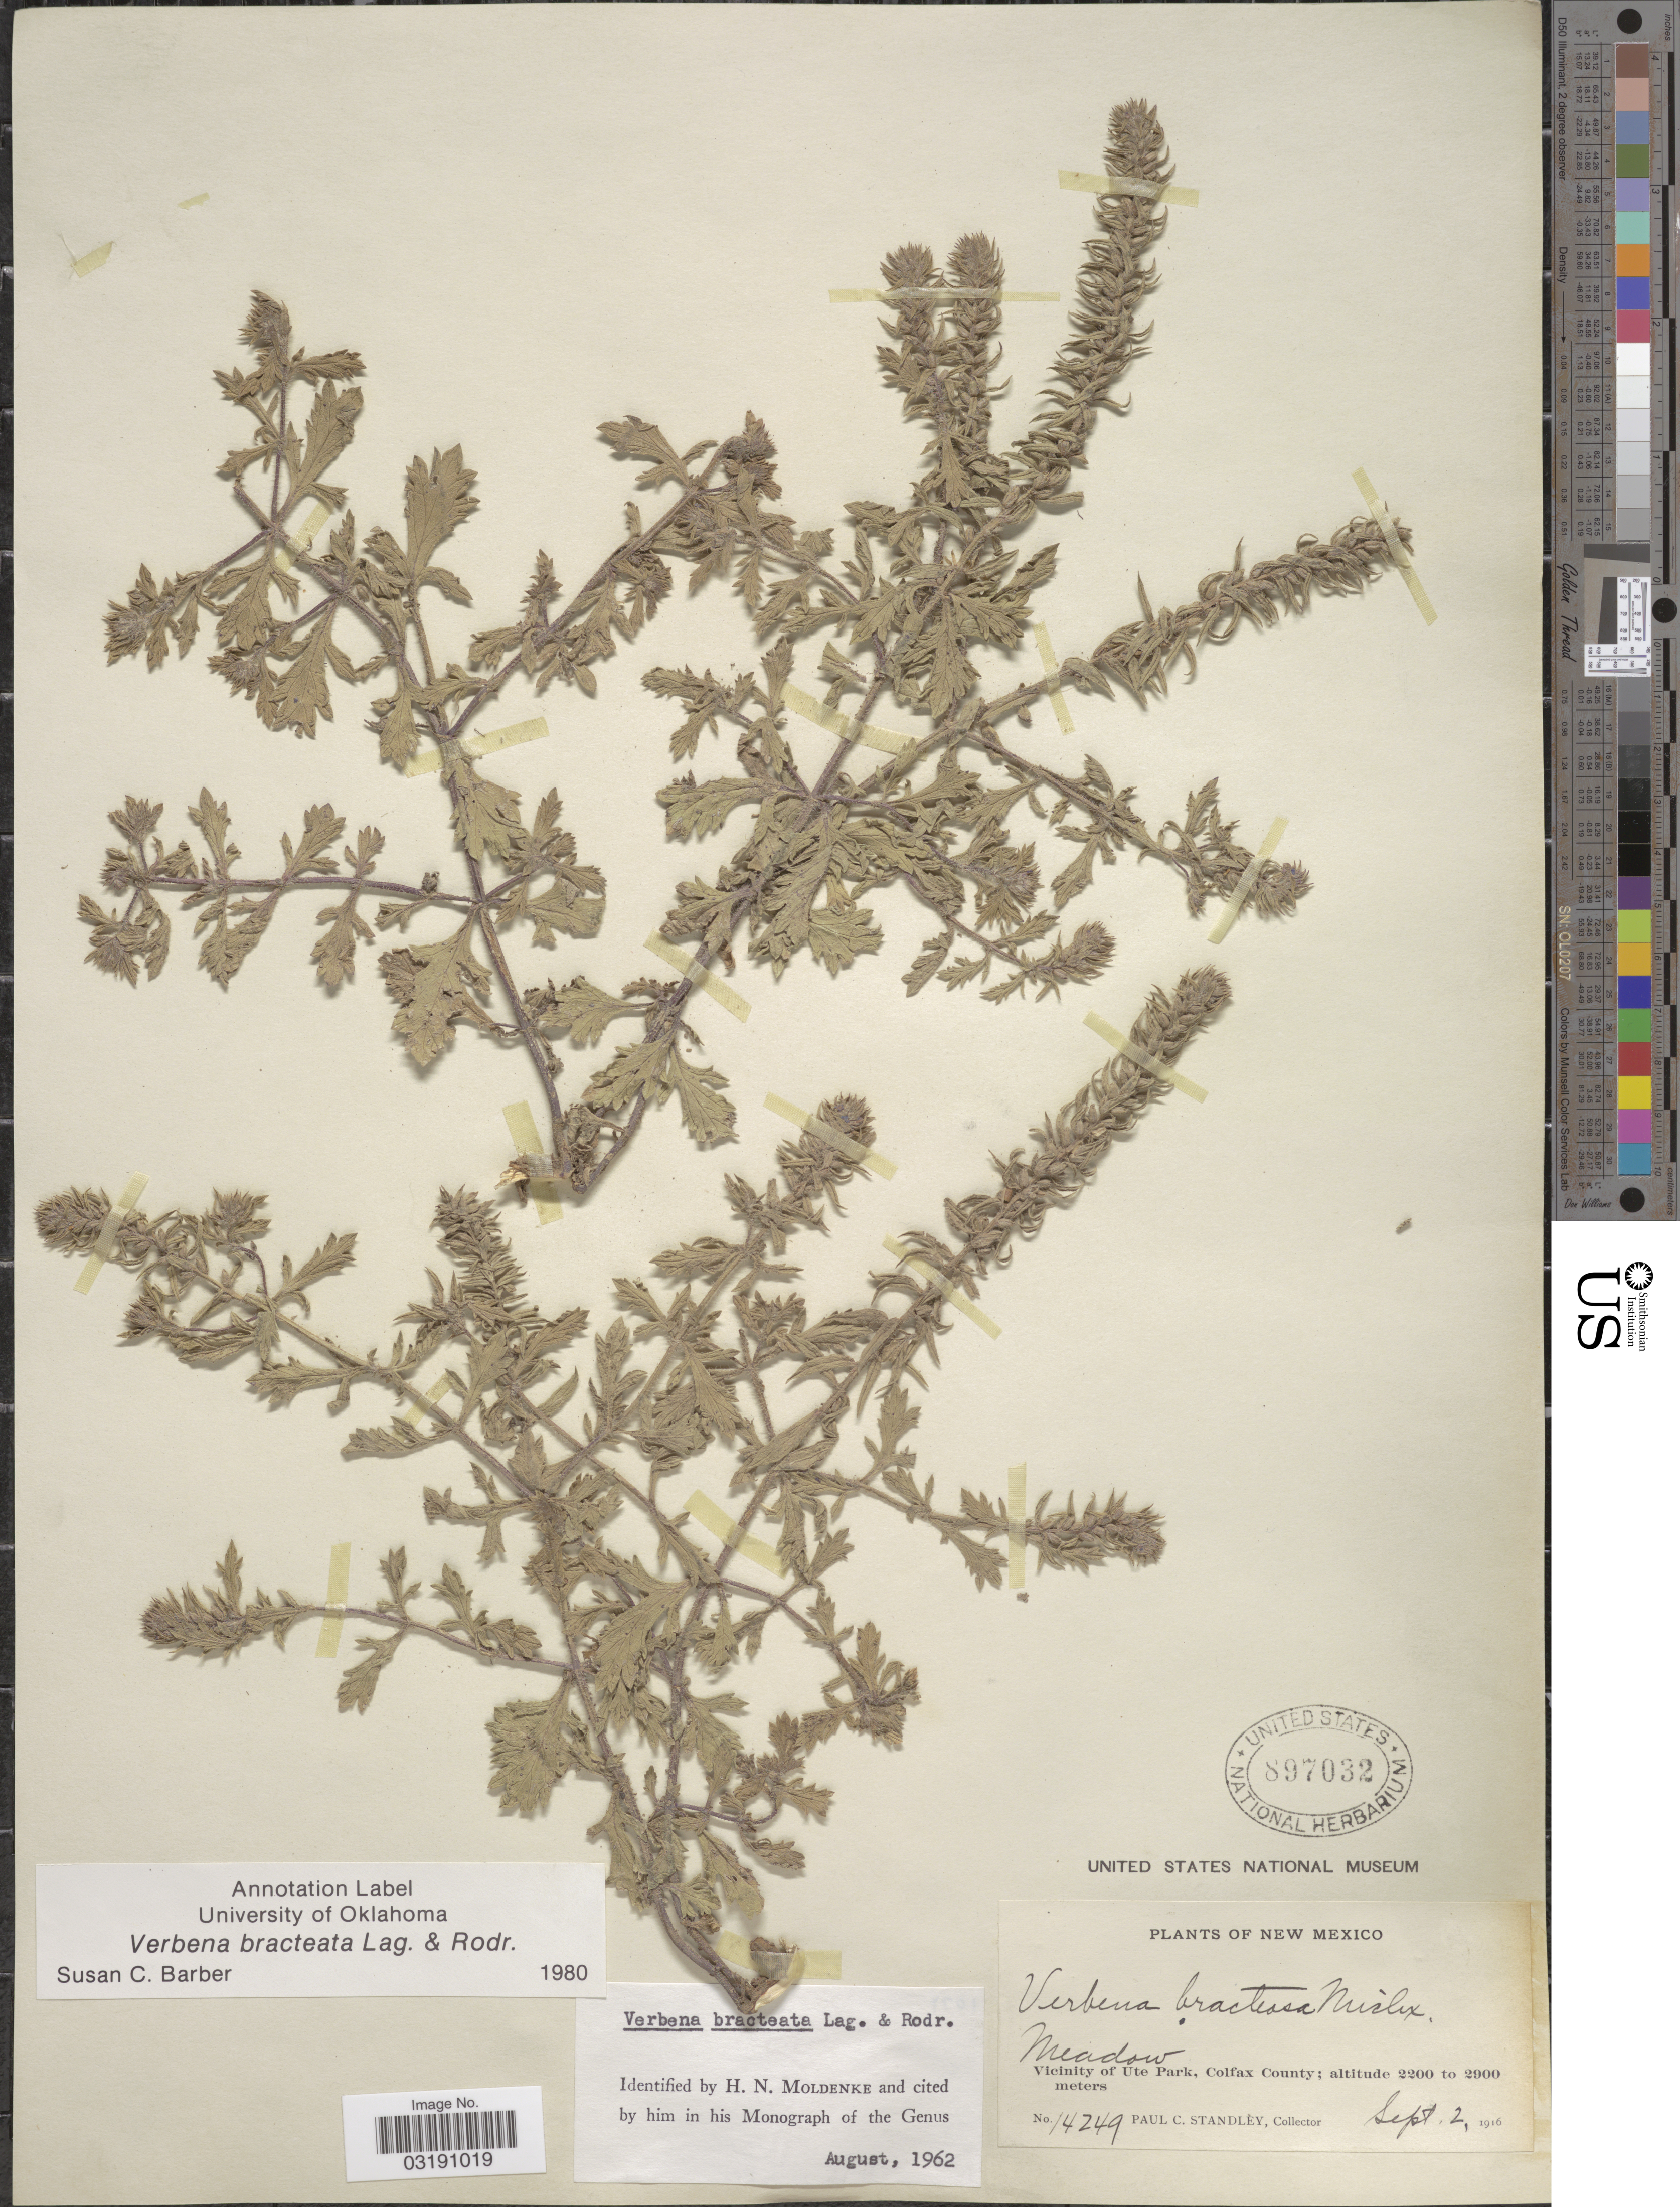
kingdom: Plantae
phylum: Tracheophyta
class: Magnoliopsida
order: Lamiales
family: Verbenaceae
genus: Verbena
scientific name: Verbena bracteata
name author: Cav. ex Lag. & Rodr.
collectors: P. C. Standley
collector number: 14249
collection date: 1916-09-02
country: United States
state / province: New Mexico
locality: Vicinity of Ute Park, Colfax County.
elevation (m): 2200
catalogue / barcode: US 897032